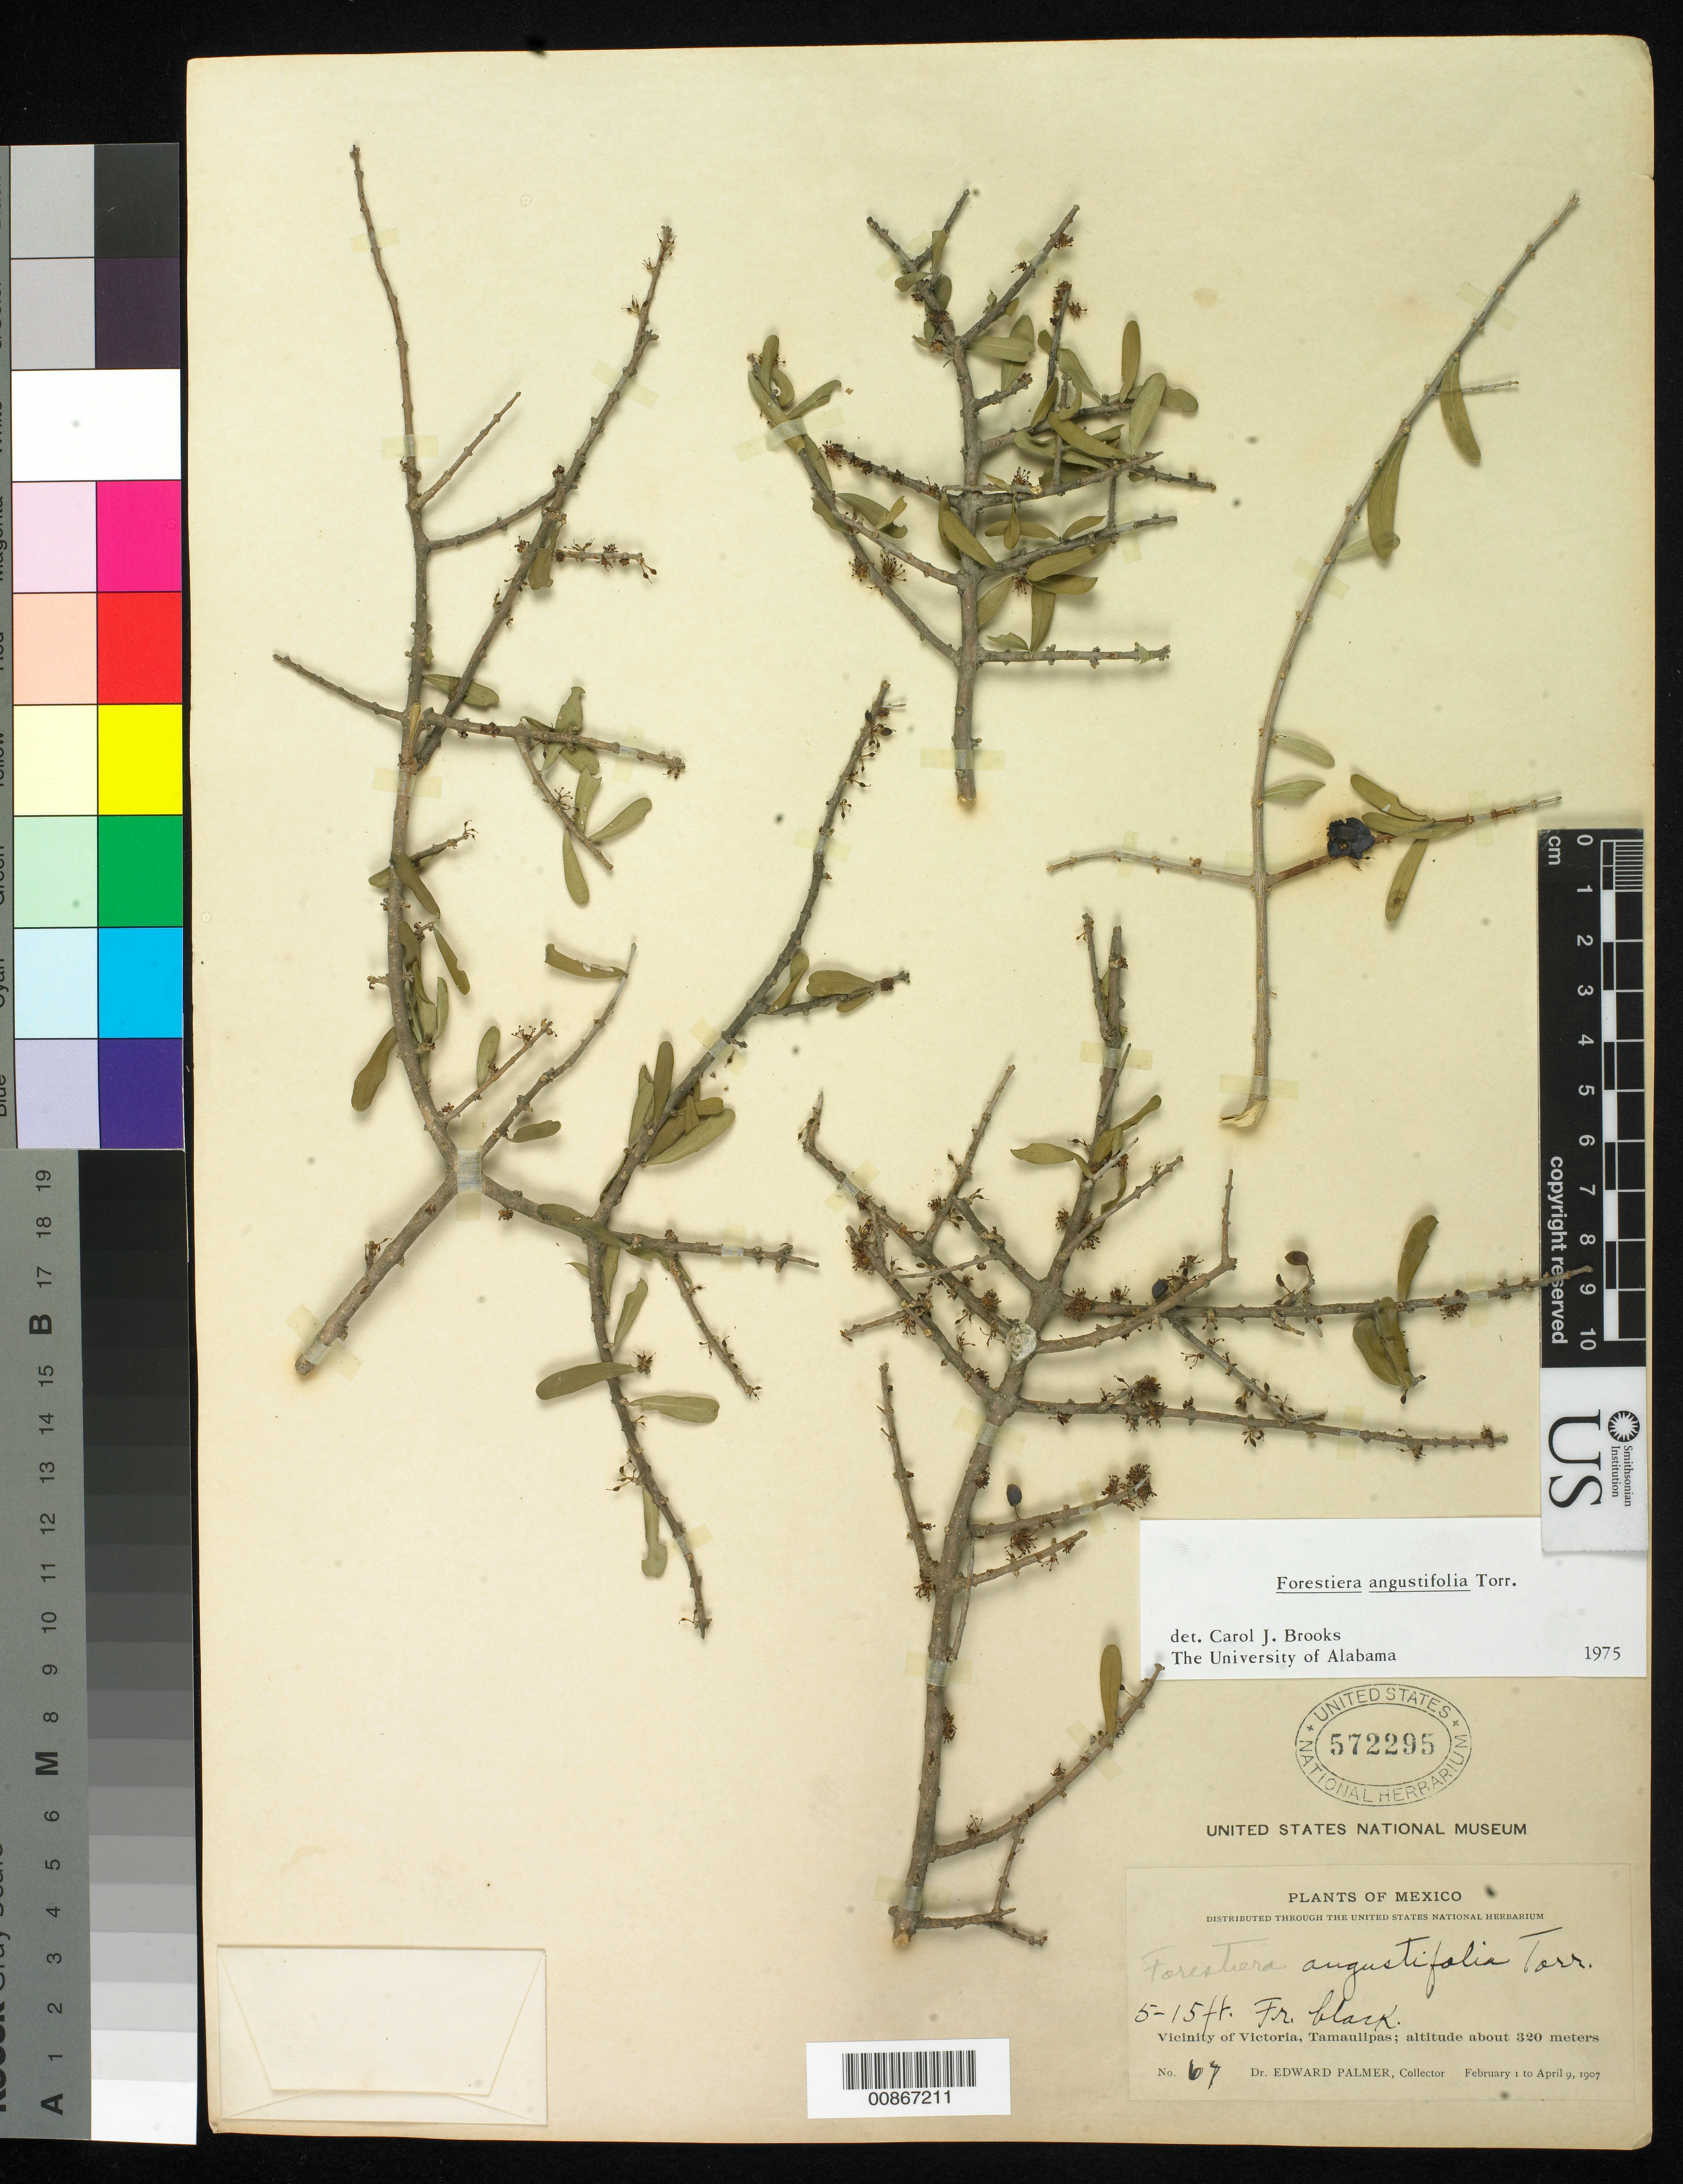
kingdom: Plantae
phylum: Tracheophyta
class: Magnoliopsida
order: Lamiales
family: Oleaceae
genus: Forestiera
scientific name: Forestiera angustifolia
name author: Torr.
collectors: E. Palmer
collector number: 67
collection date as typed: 01 Feb 1907 to 09 Apr 1907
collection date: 1907-02-01/1907-04-09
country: Mexico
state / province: Tamaulipas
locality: Vicinity of Victoria.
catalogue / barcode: US 572295